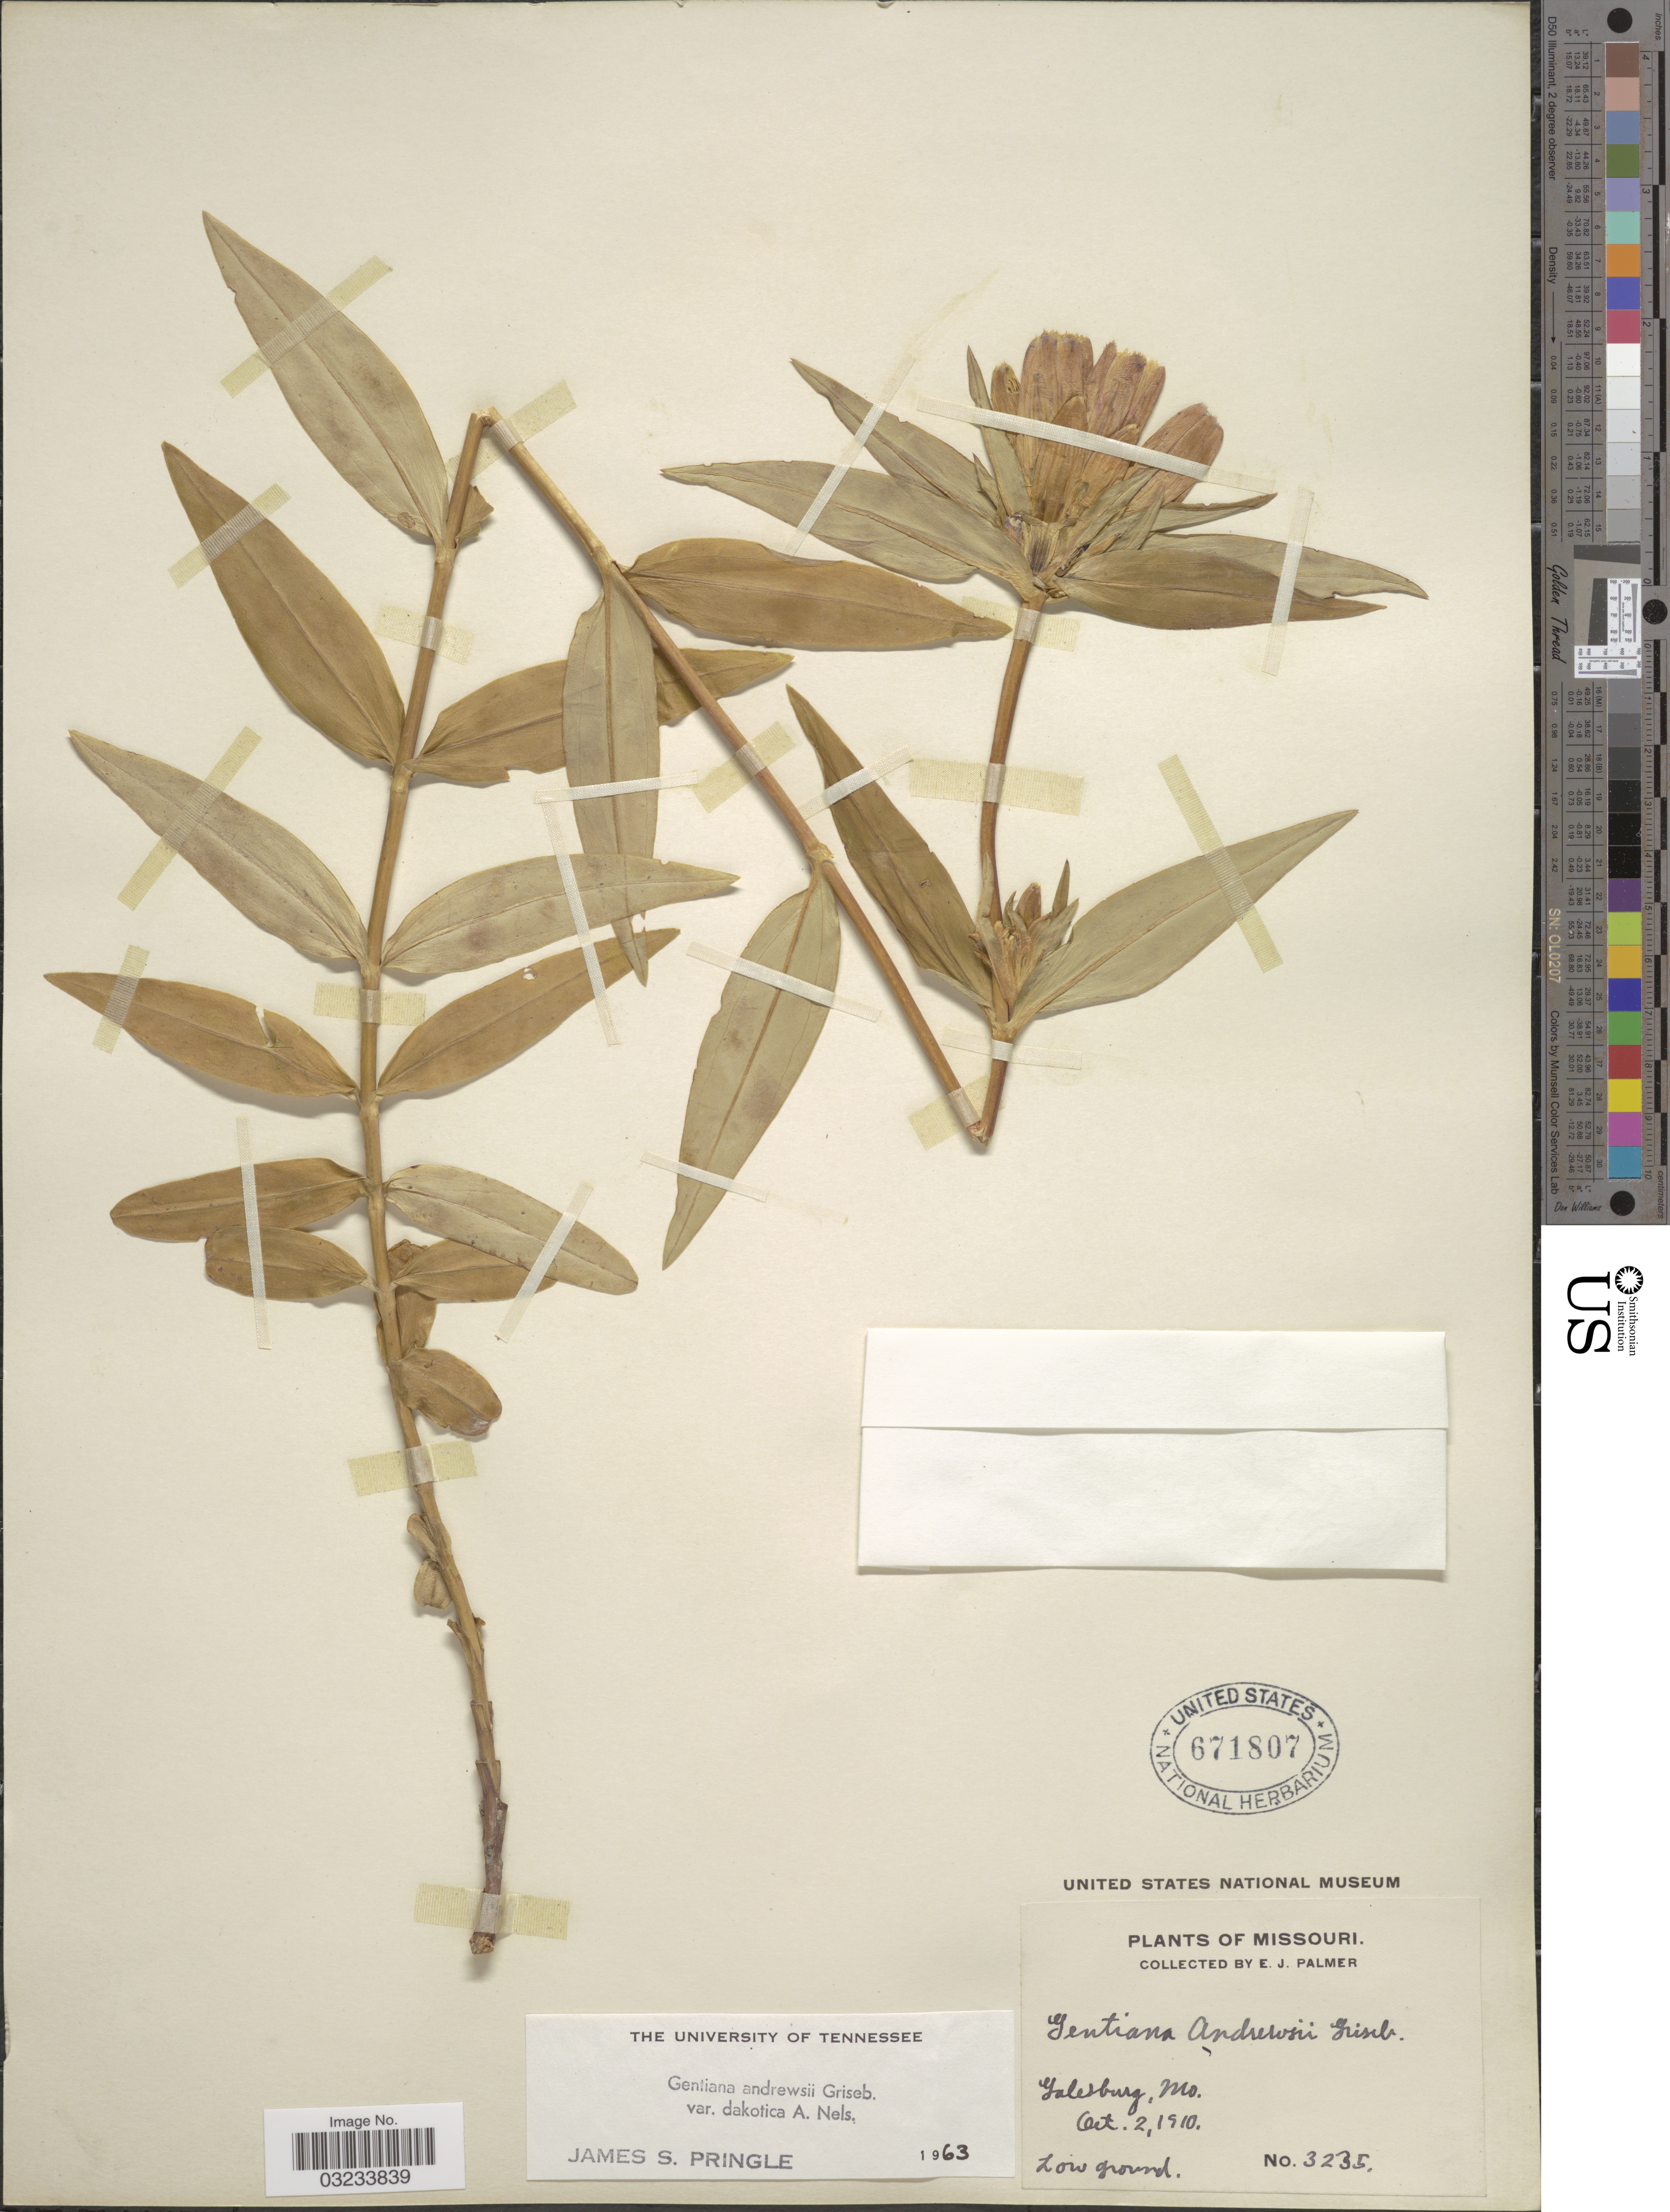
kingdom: Plantae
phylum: Tracheophyta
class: Magnoliopsida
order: Gentianales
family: Gentianaceae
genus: Gentiana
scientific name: Gentiana andrewsii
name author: Griseb.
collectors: E. J. Palmer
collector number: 3235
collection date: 1910-10-02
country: United States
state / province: Missouri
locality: Salesburg.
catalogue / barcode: US 671807